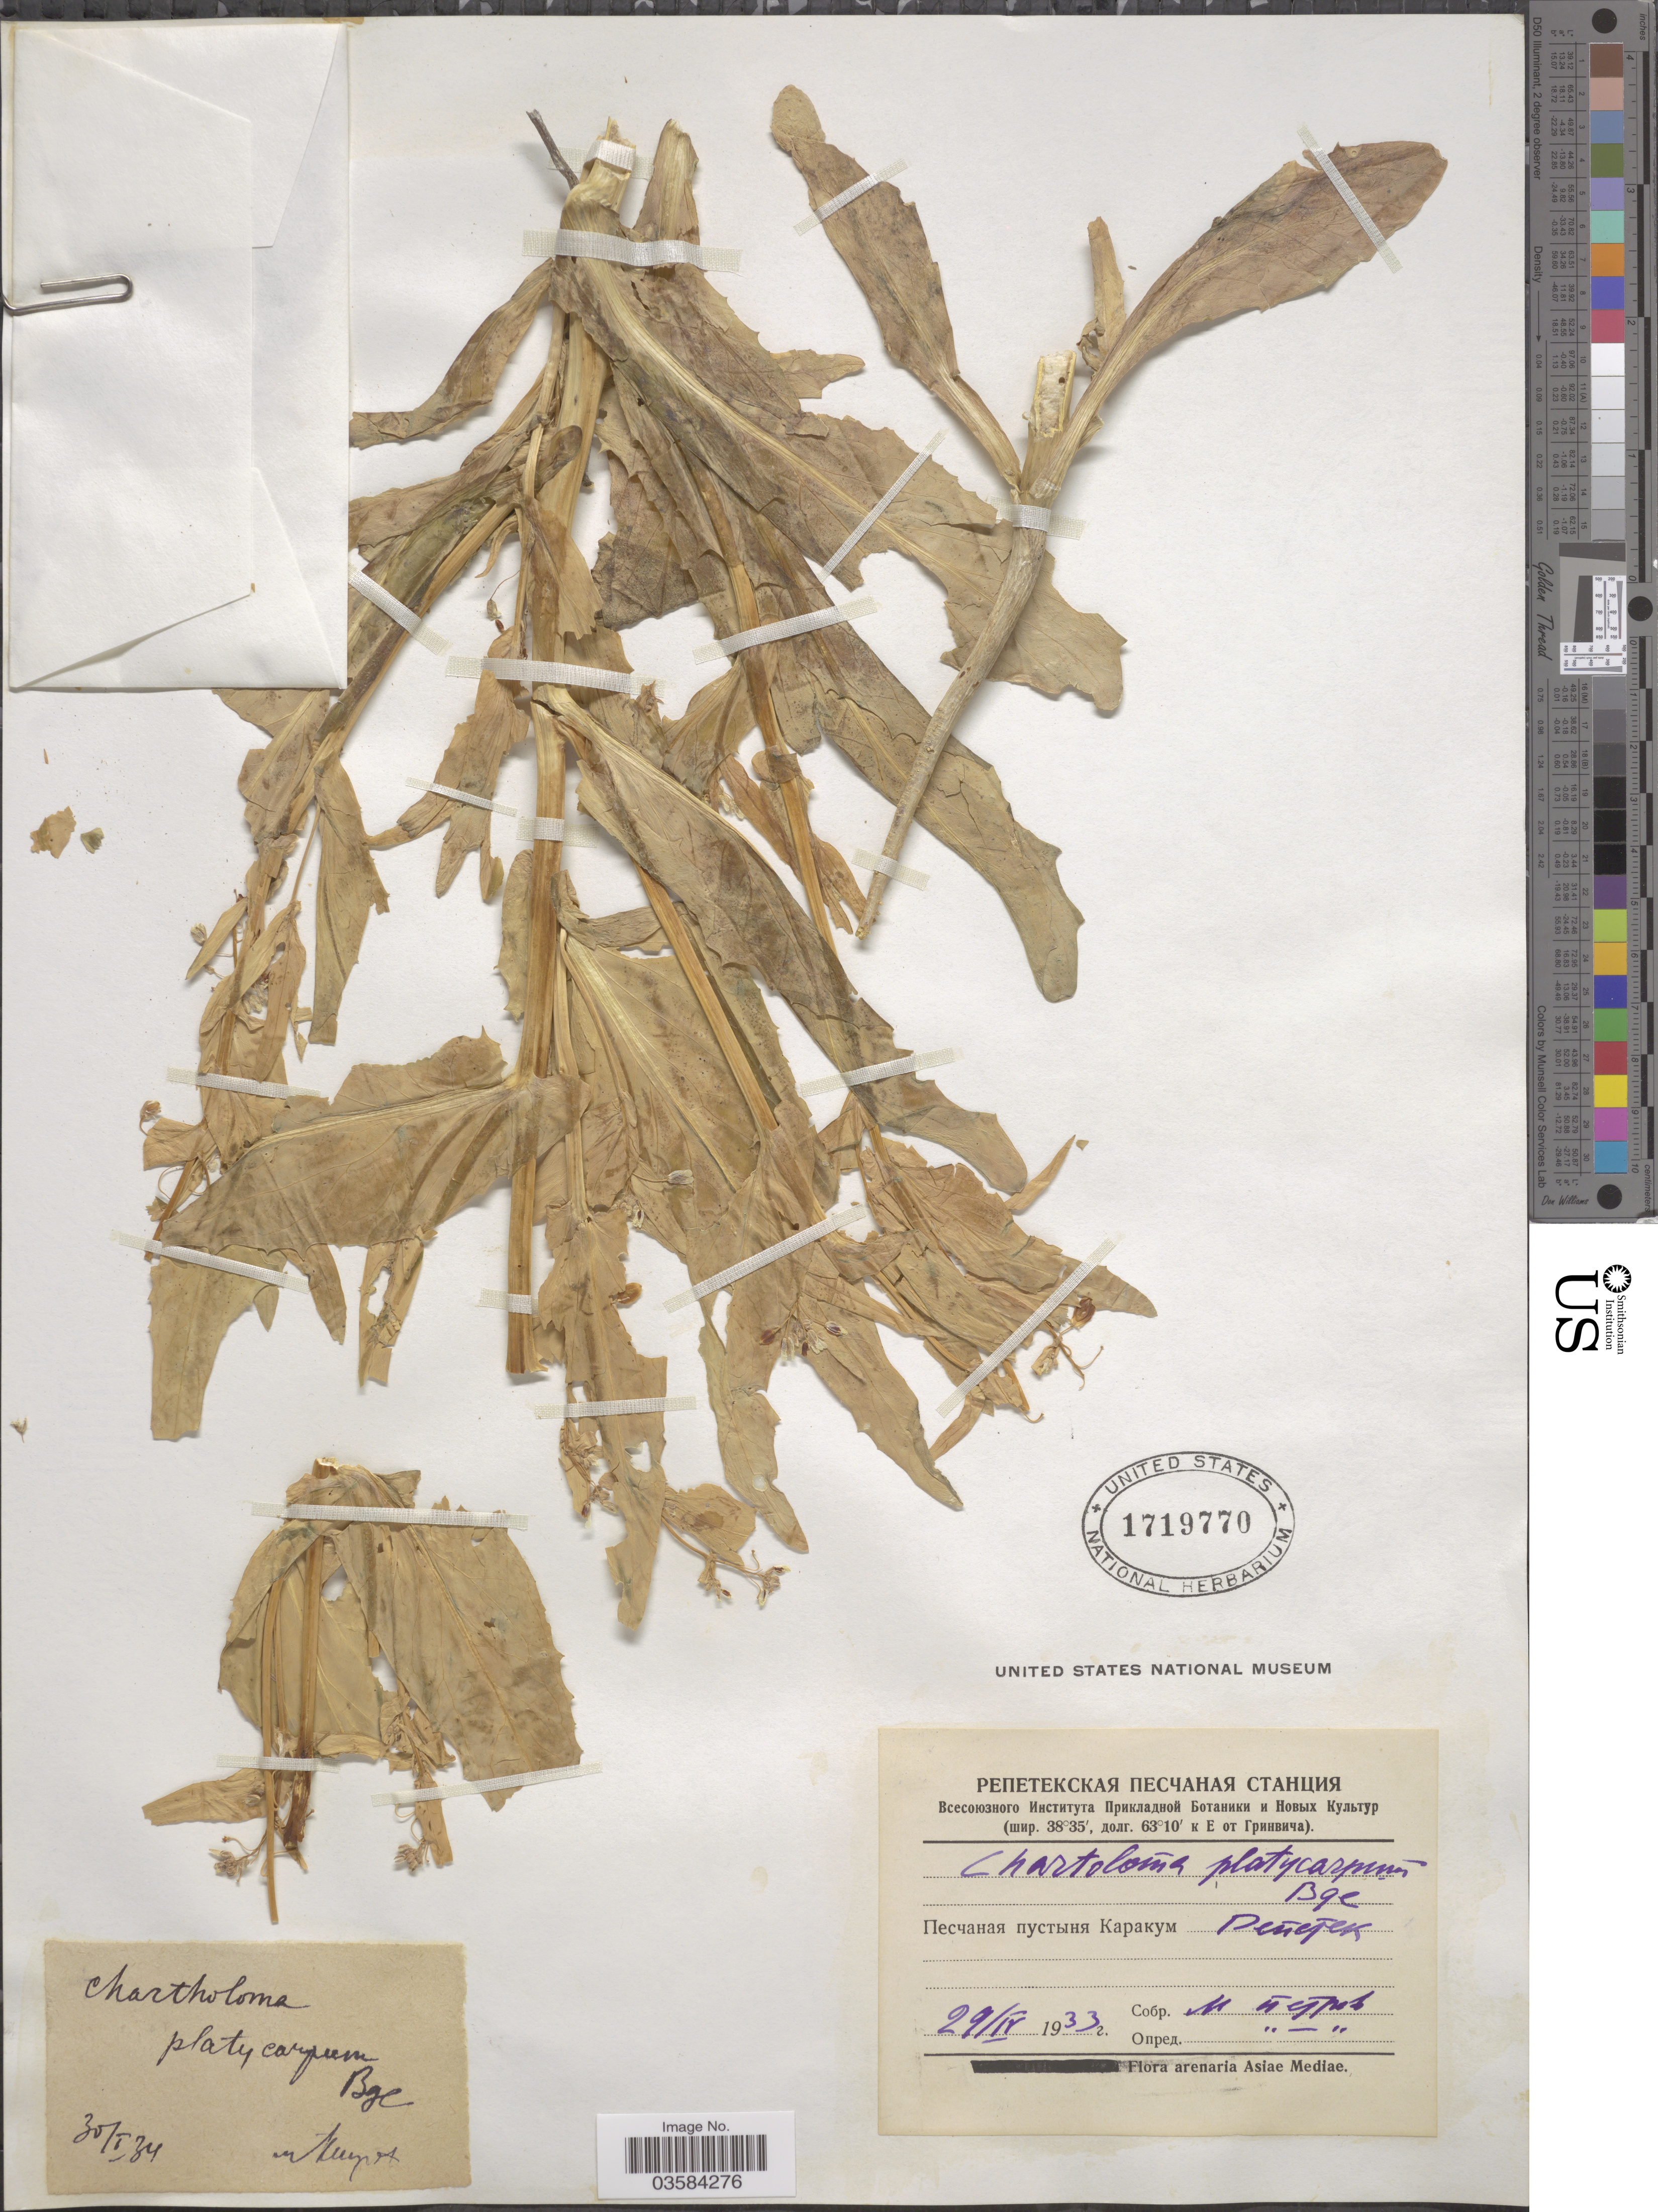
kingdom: Plantae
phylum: Tracheophyta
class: Magnoliopsida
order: Brassicales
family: Brassicaceae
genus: Chartoloma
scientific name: Chartoloma platycarpum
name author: (Bunge) Bunge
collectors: M. Petrov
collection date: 1933-04-29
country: Turkmenistan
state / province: Lebap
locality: Karakum Desert, Repetek. Arenaria Asiae Mediae.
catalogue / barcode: US 1719770